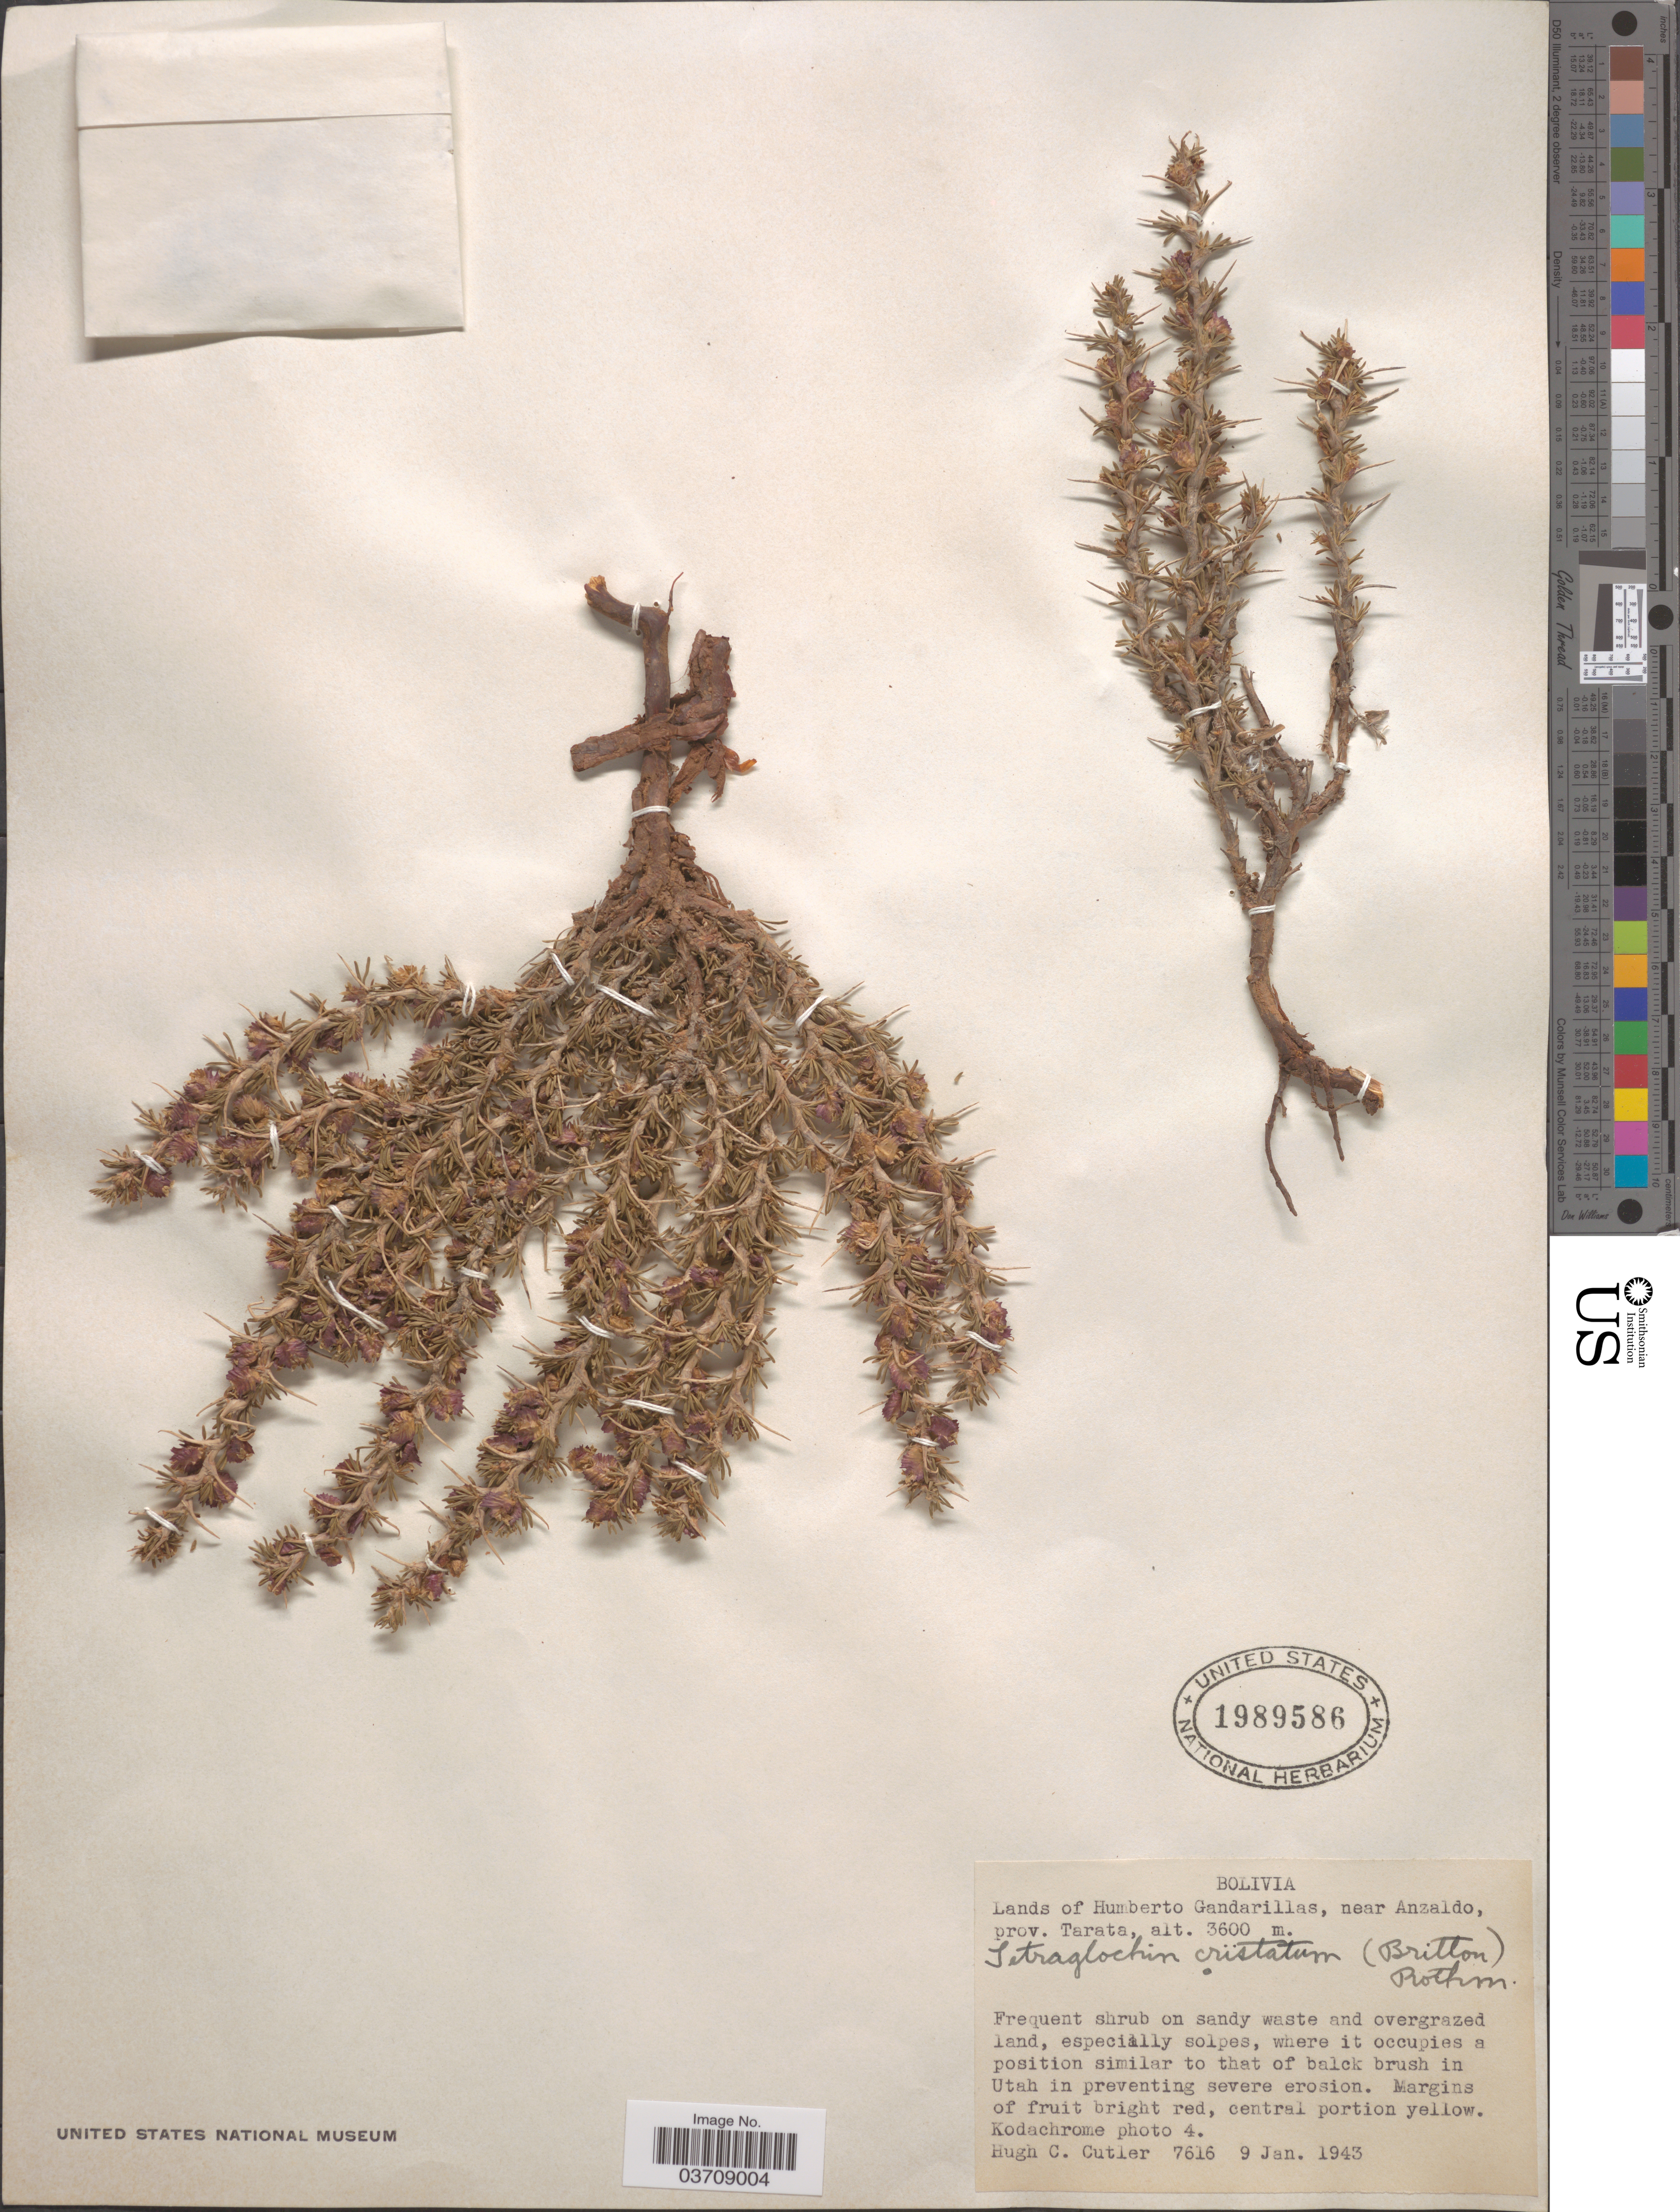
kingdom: Plantae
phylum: Tracheophyta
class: Magnoliopsida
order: Rosales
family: Rosaceae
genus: Tetraglochin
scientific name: Tetraglochin cristatum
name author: Rothm.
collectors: H. C. Cutler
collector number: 7616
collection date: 1943-01-09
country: Bolivia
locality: Lands of Humberto Gandarillas, near Anzaldo, prov. Tarata.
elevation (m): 3600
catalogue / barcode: US 1989586